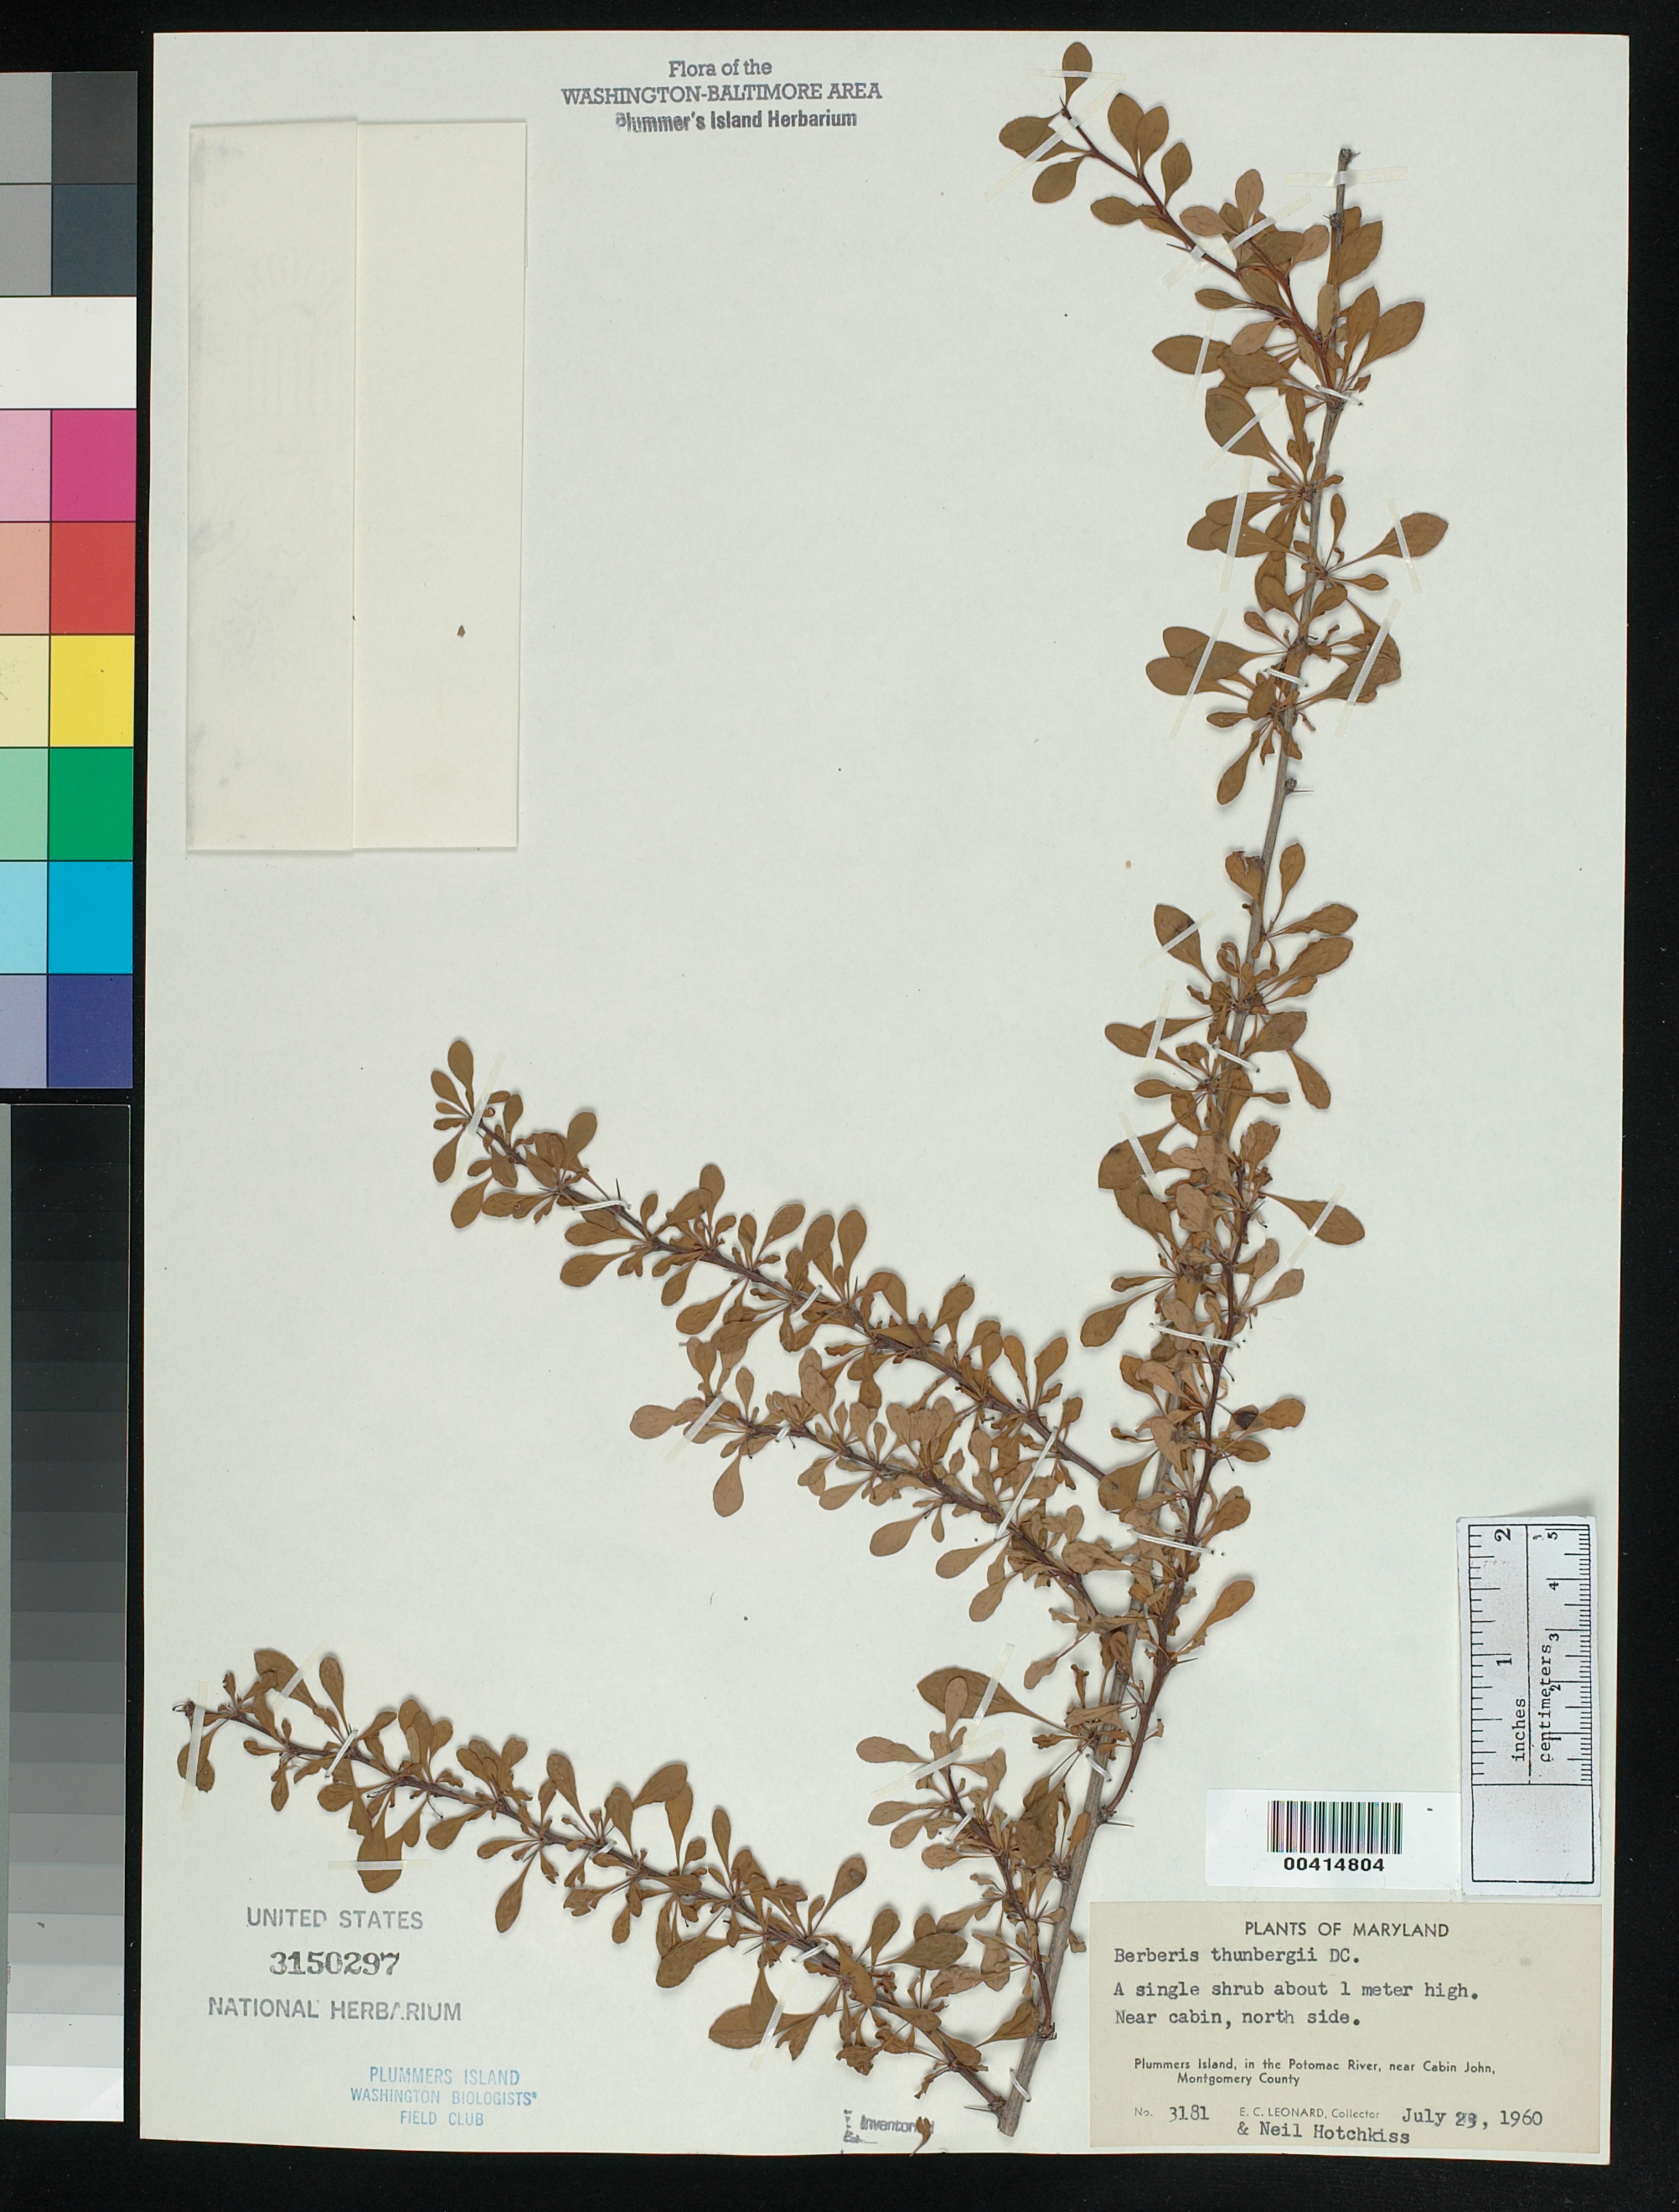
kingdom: Plantae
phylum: Tracheophyta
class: Magnoliopsida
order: Ranunculales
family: Berberidaceae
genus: Berberis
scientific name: Berberis thunbergii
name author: DC.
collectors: E. C. Leonard & N. Hotchkiss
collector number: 3181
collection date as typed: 23 Jul 1960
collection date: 1960-07-23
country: United States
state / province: Maryland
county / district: Montgomery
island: Plummers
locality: Plummer's Island; near Cabin north side C. & O. Canal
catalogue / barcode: US 3150297